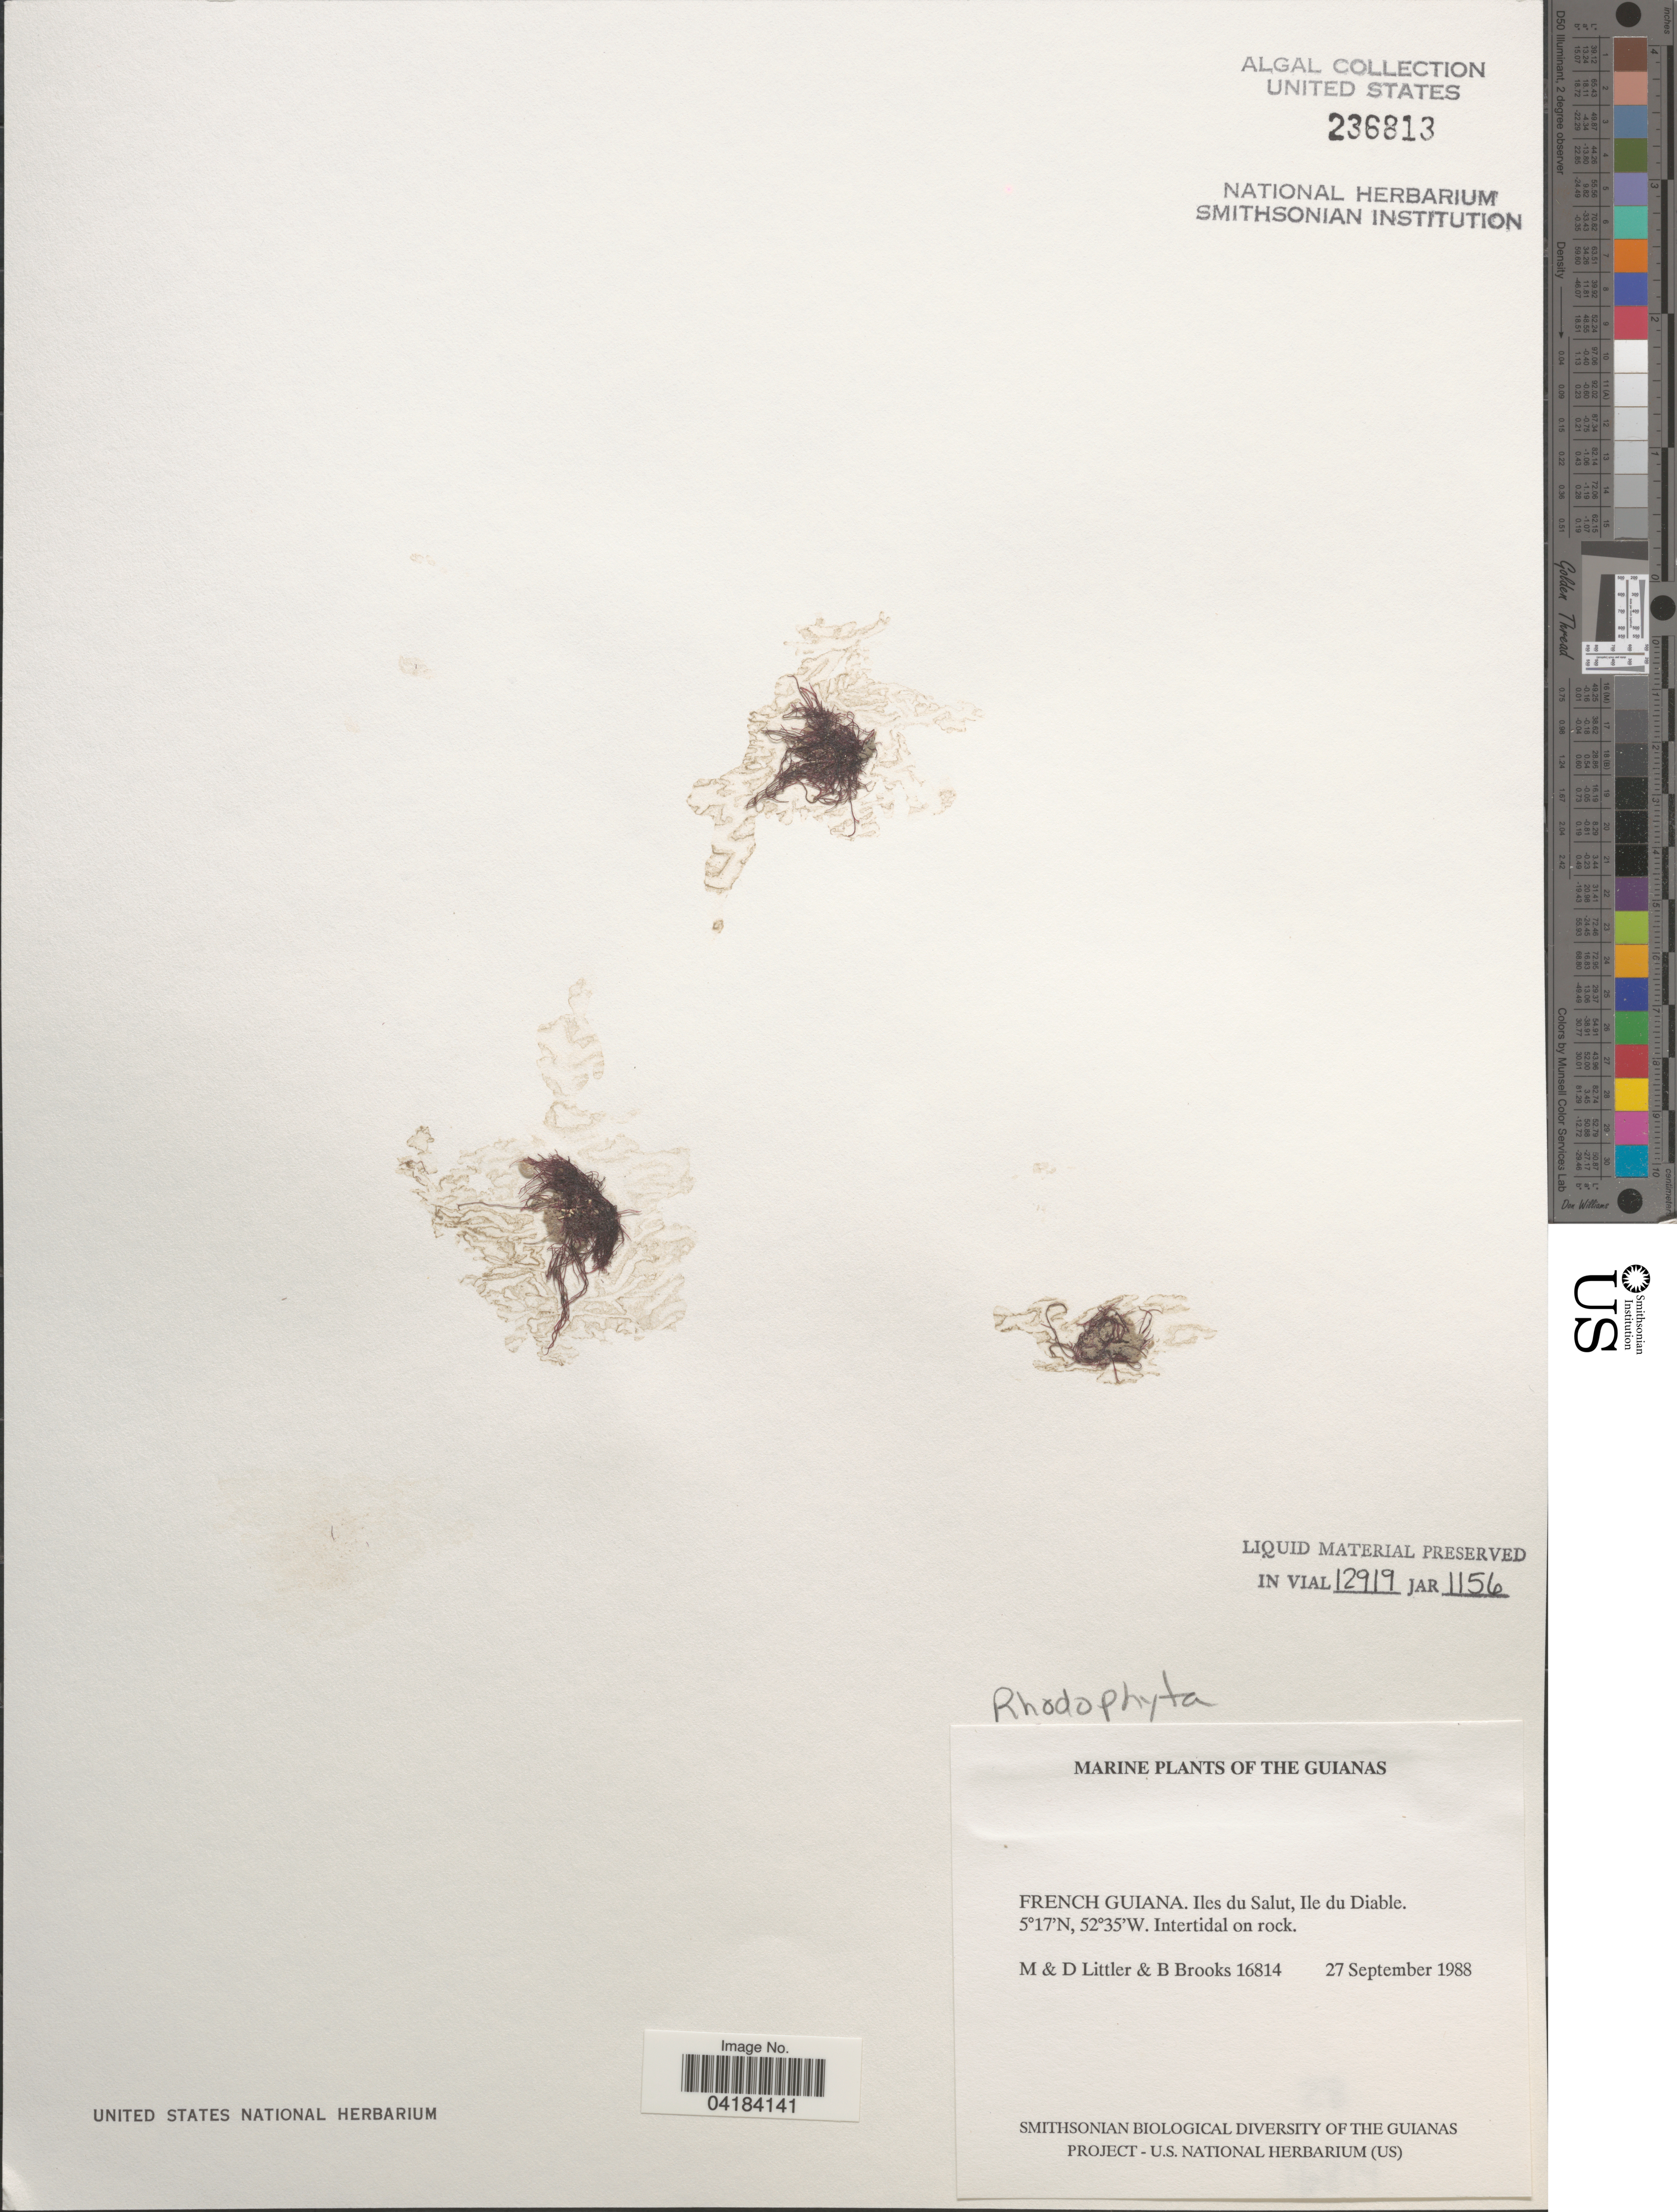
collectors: M. Littler, D. S. Littler & B. Brooks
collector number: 16814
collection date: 1988-09-27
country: French Guiana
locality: The Guianas. Iles du Salut, Ile du Diable.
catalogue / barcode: US 236813